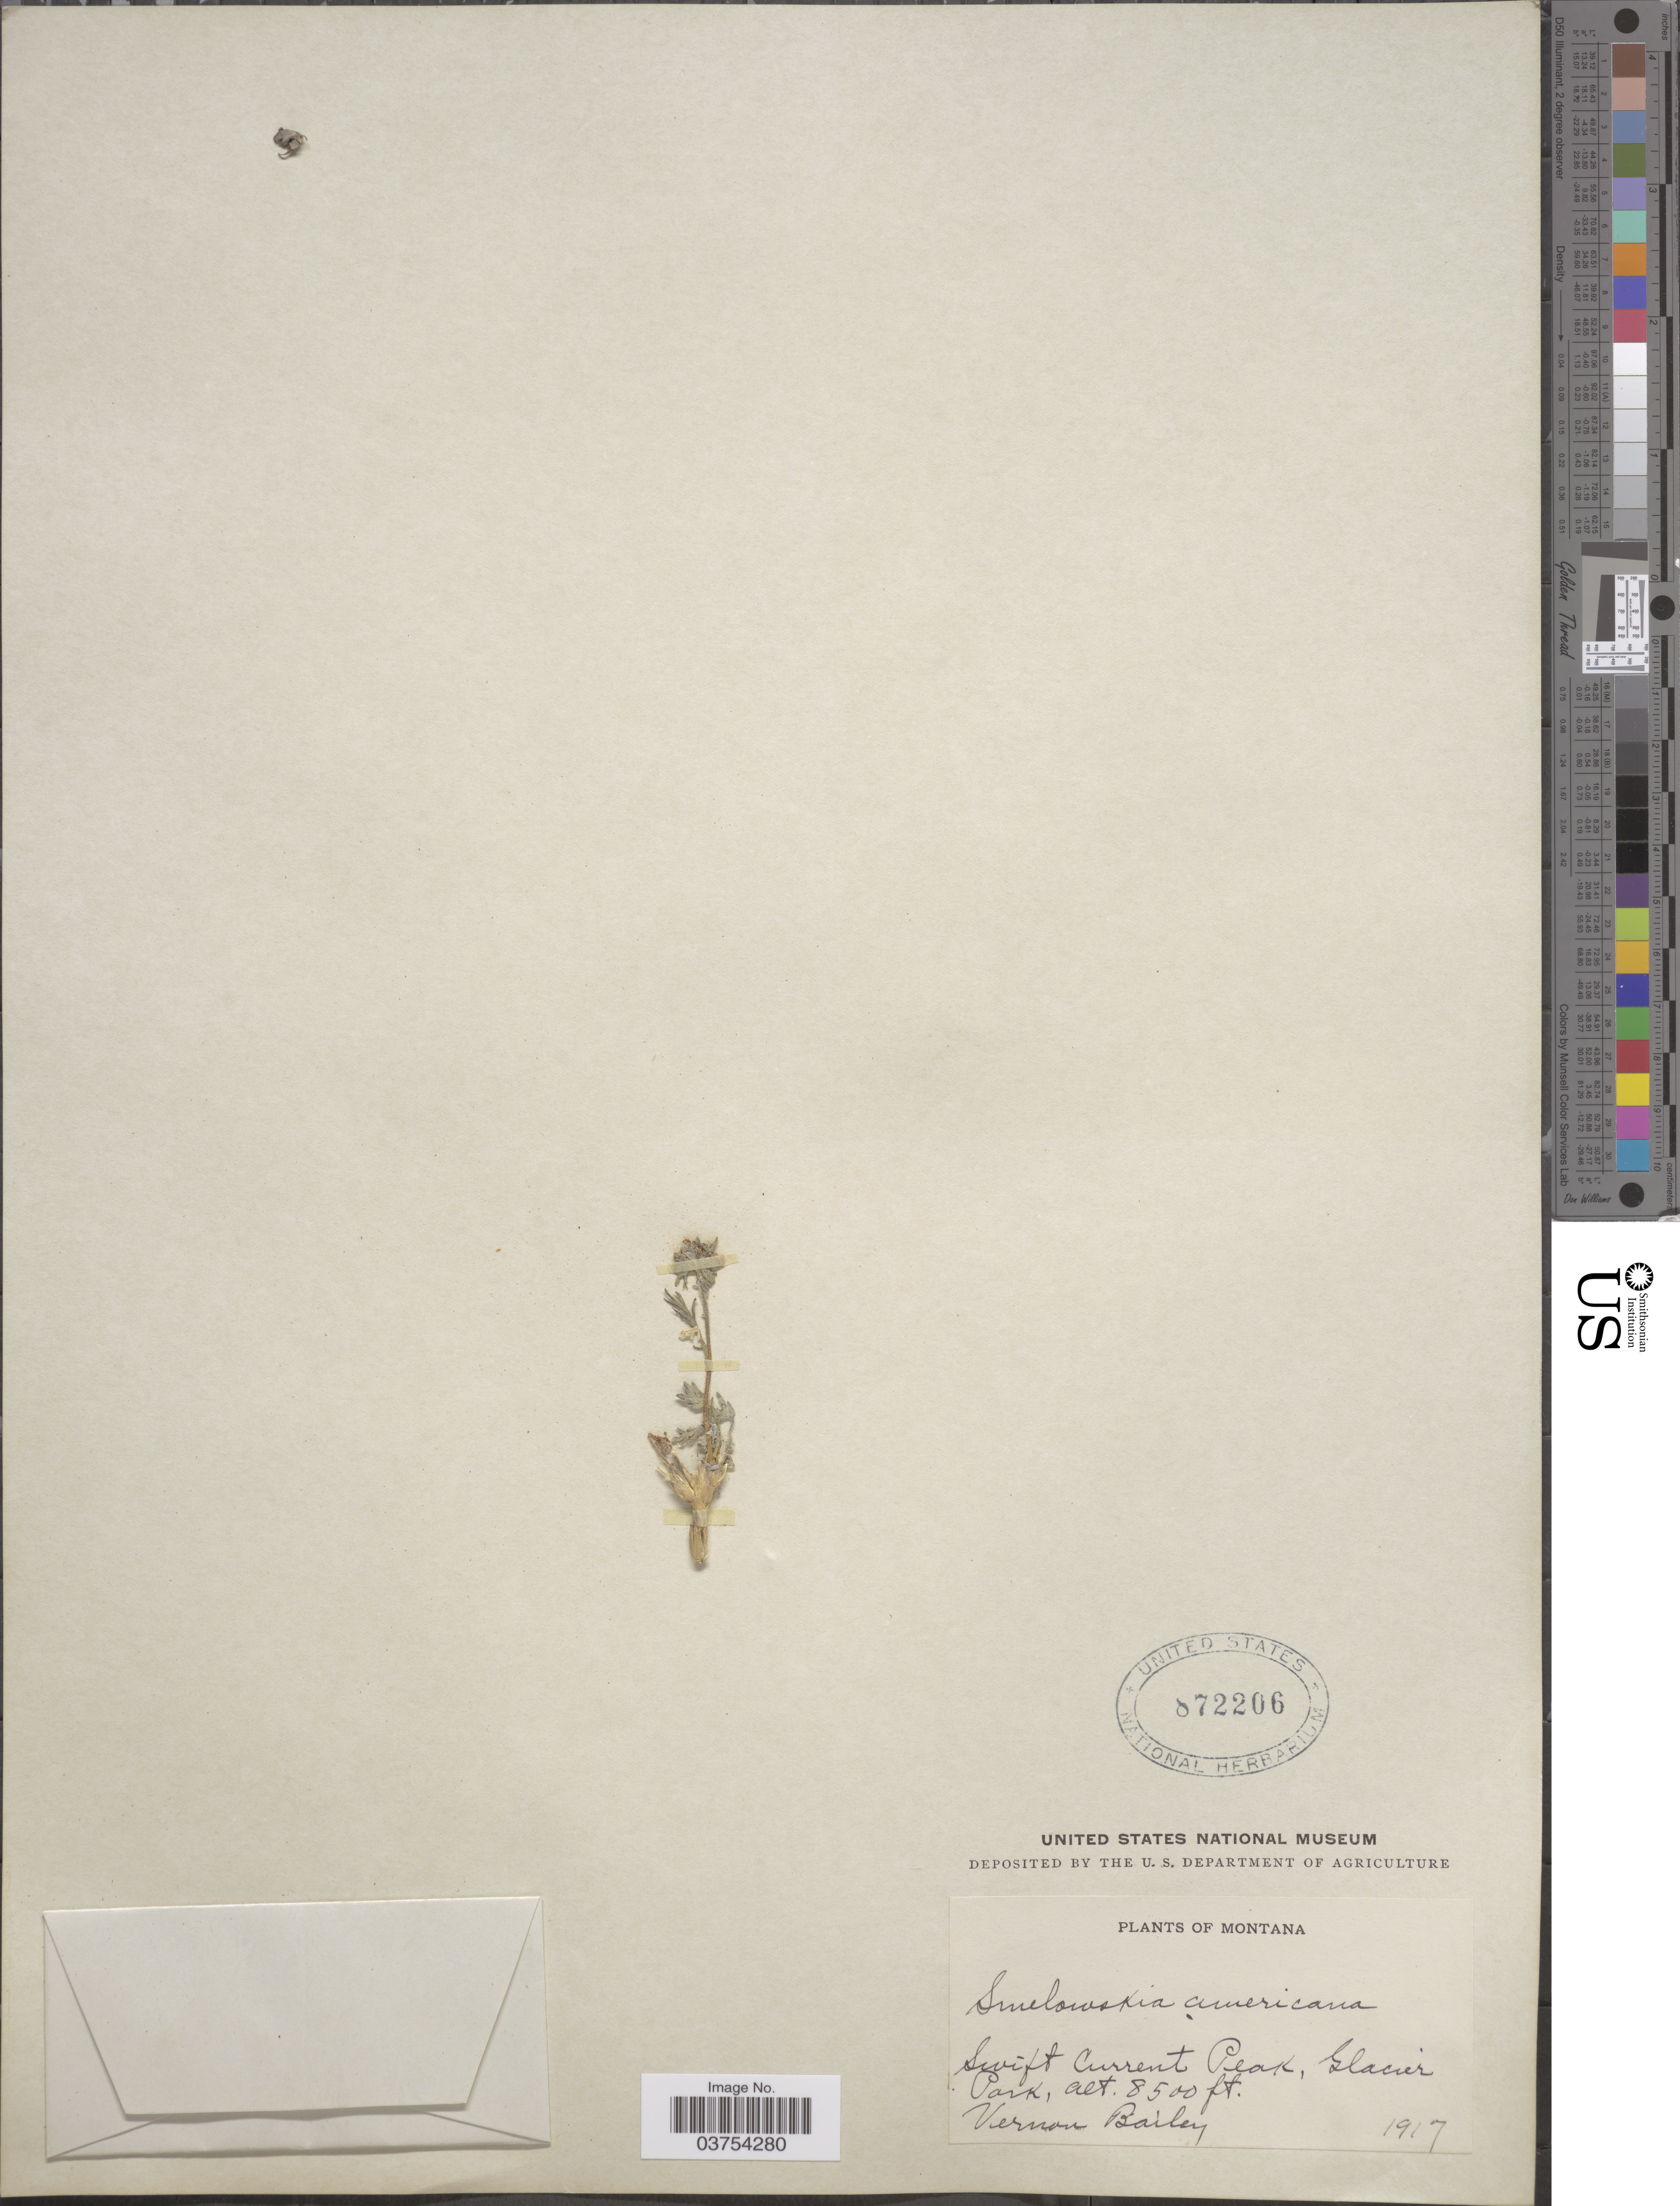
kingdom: Plantae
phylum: Tracheophyta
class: Magnoliopsida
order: Brassicales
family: Brassicaceae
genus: Smelowskia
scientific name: Smelowskia calycina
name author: (Stephan) C.A. Mey.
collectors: V. O. Bailey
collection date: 1917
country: United States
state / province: Montana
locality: Swift Current Peak, Glacier Park.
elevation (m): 2591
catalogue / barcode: US 872206